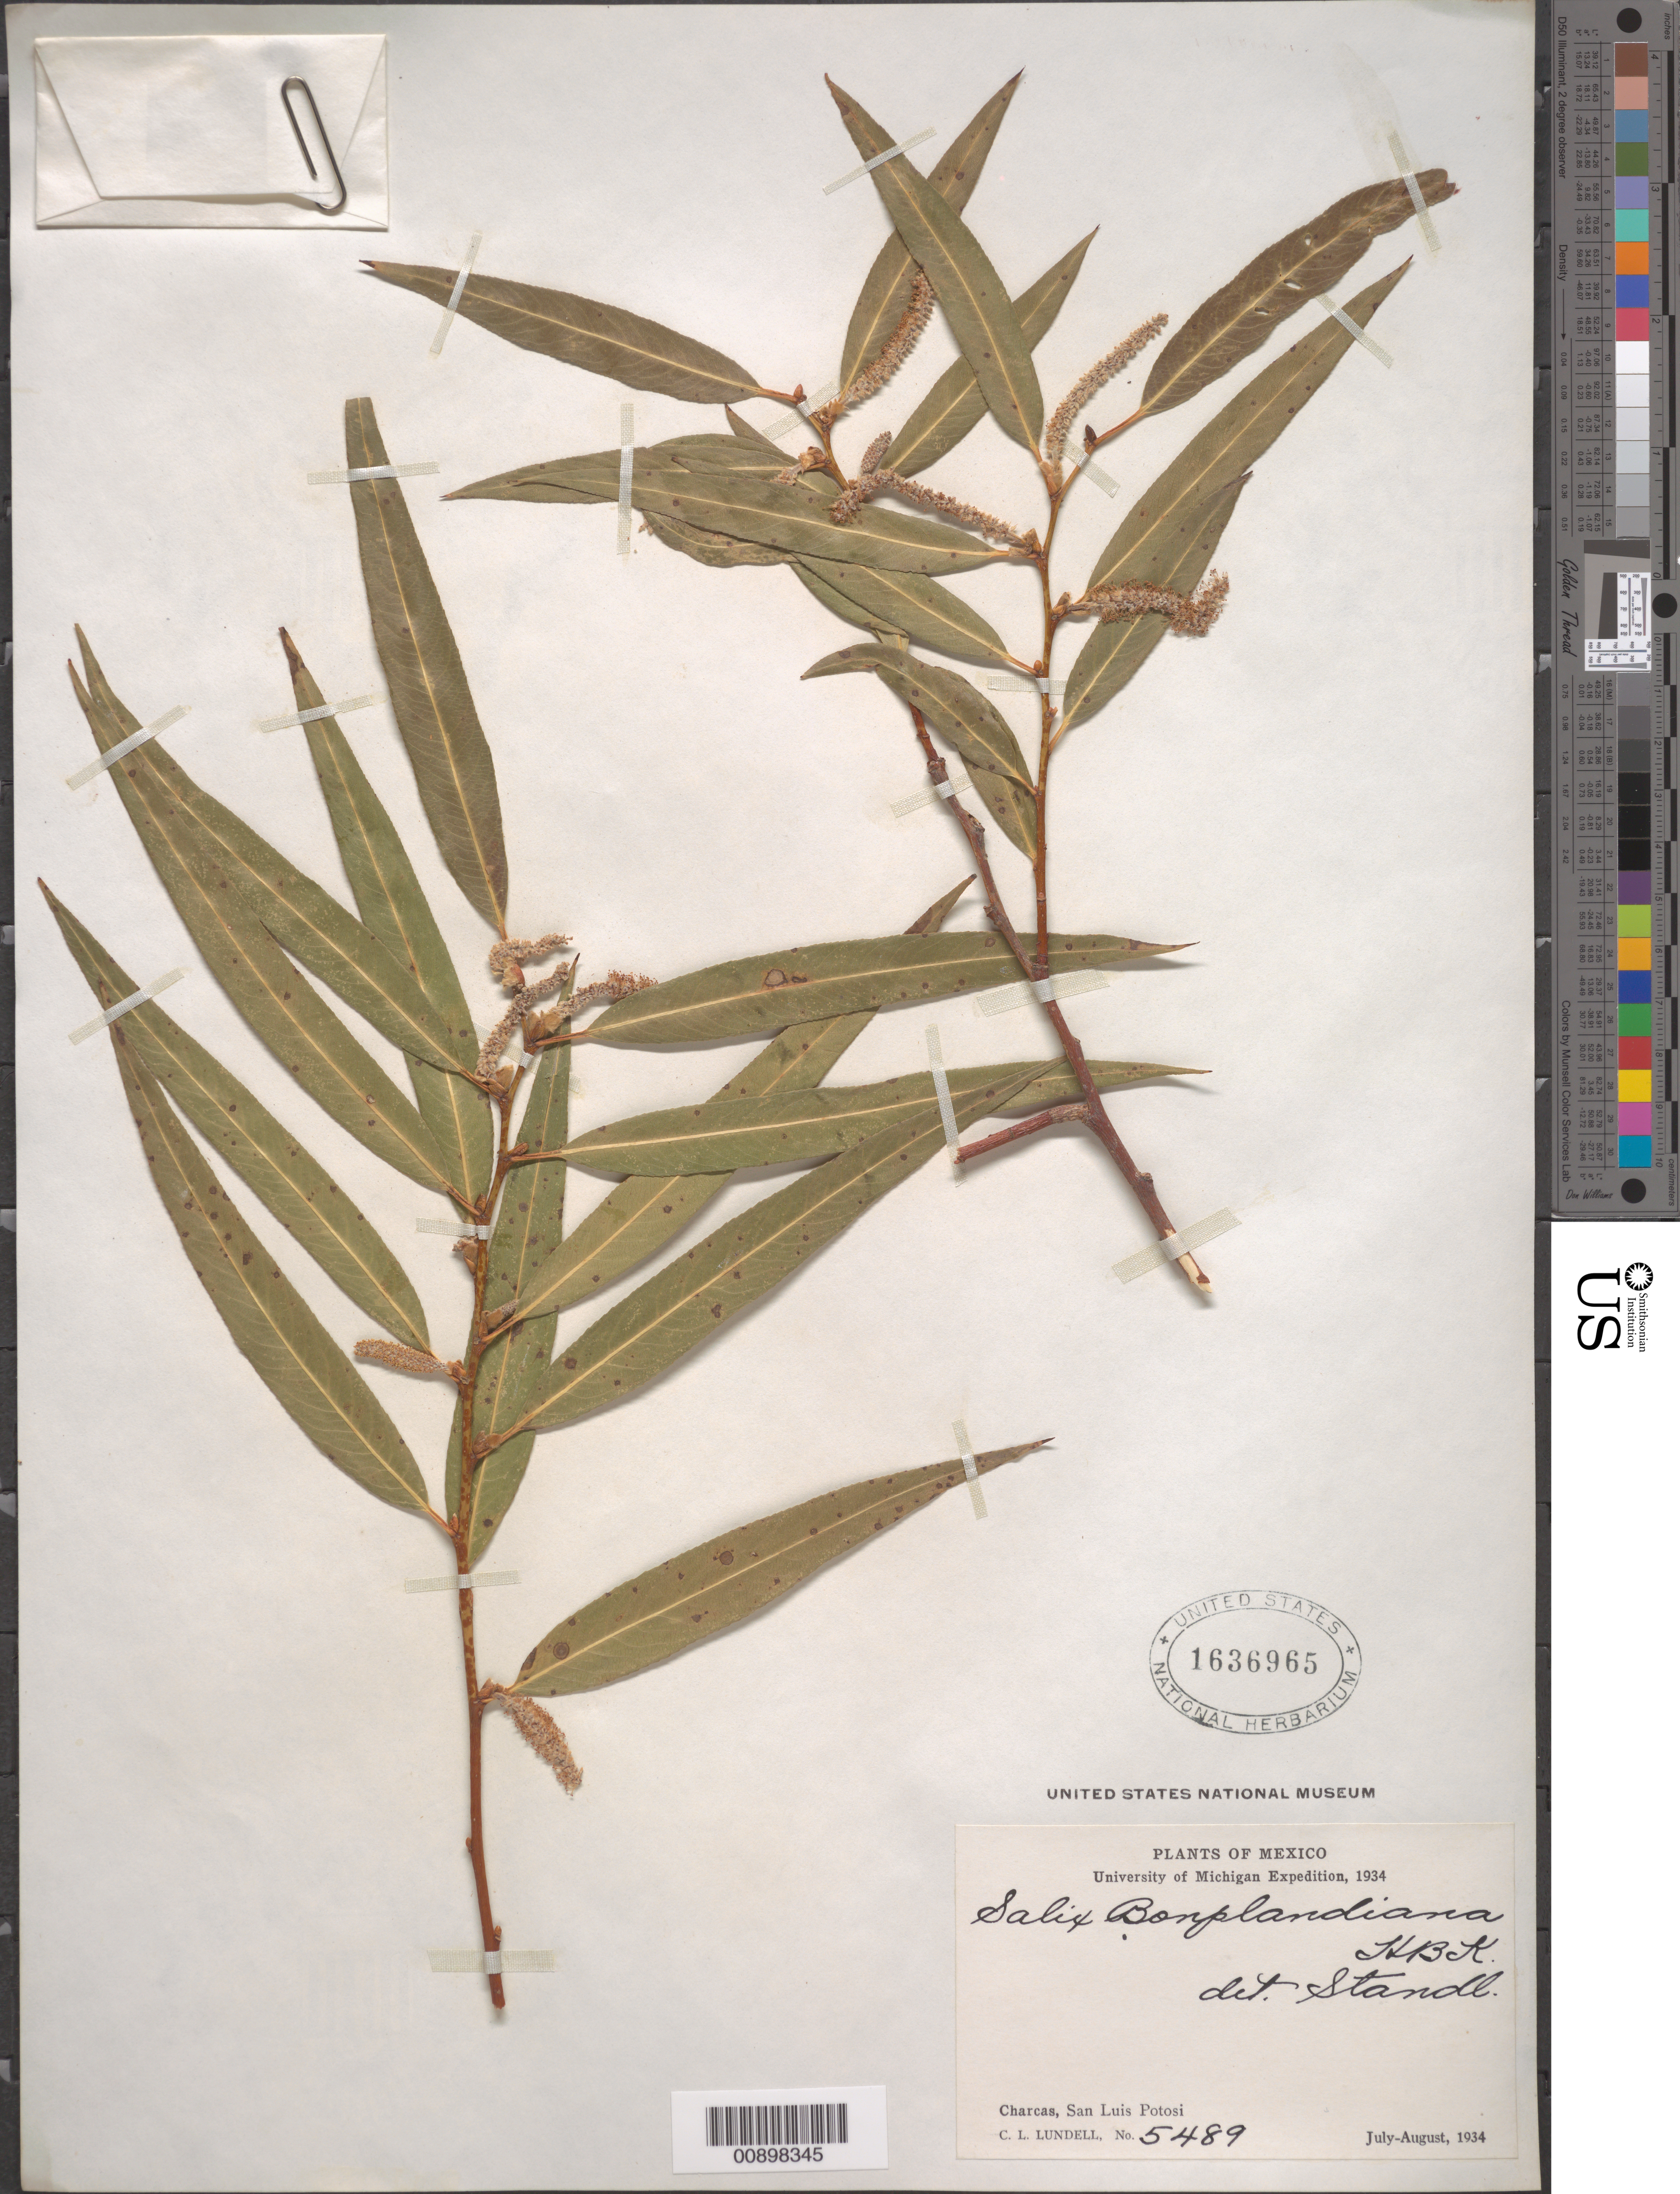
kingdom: Plantae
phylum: Tracheophyta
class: Magnoliopsida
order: Malpighiales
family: Salicaceae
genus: Salix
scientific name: Salix bonplandiana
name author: Kunth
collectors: C. L. Lundell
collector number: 5489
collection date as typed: Jul 1934 to -- Aug 1934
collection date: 1934-07/1934-08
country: Mexico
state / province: San Luis Potosí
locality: Charcas, San Luis Potosí.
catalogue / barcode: US 1636965